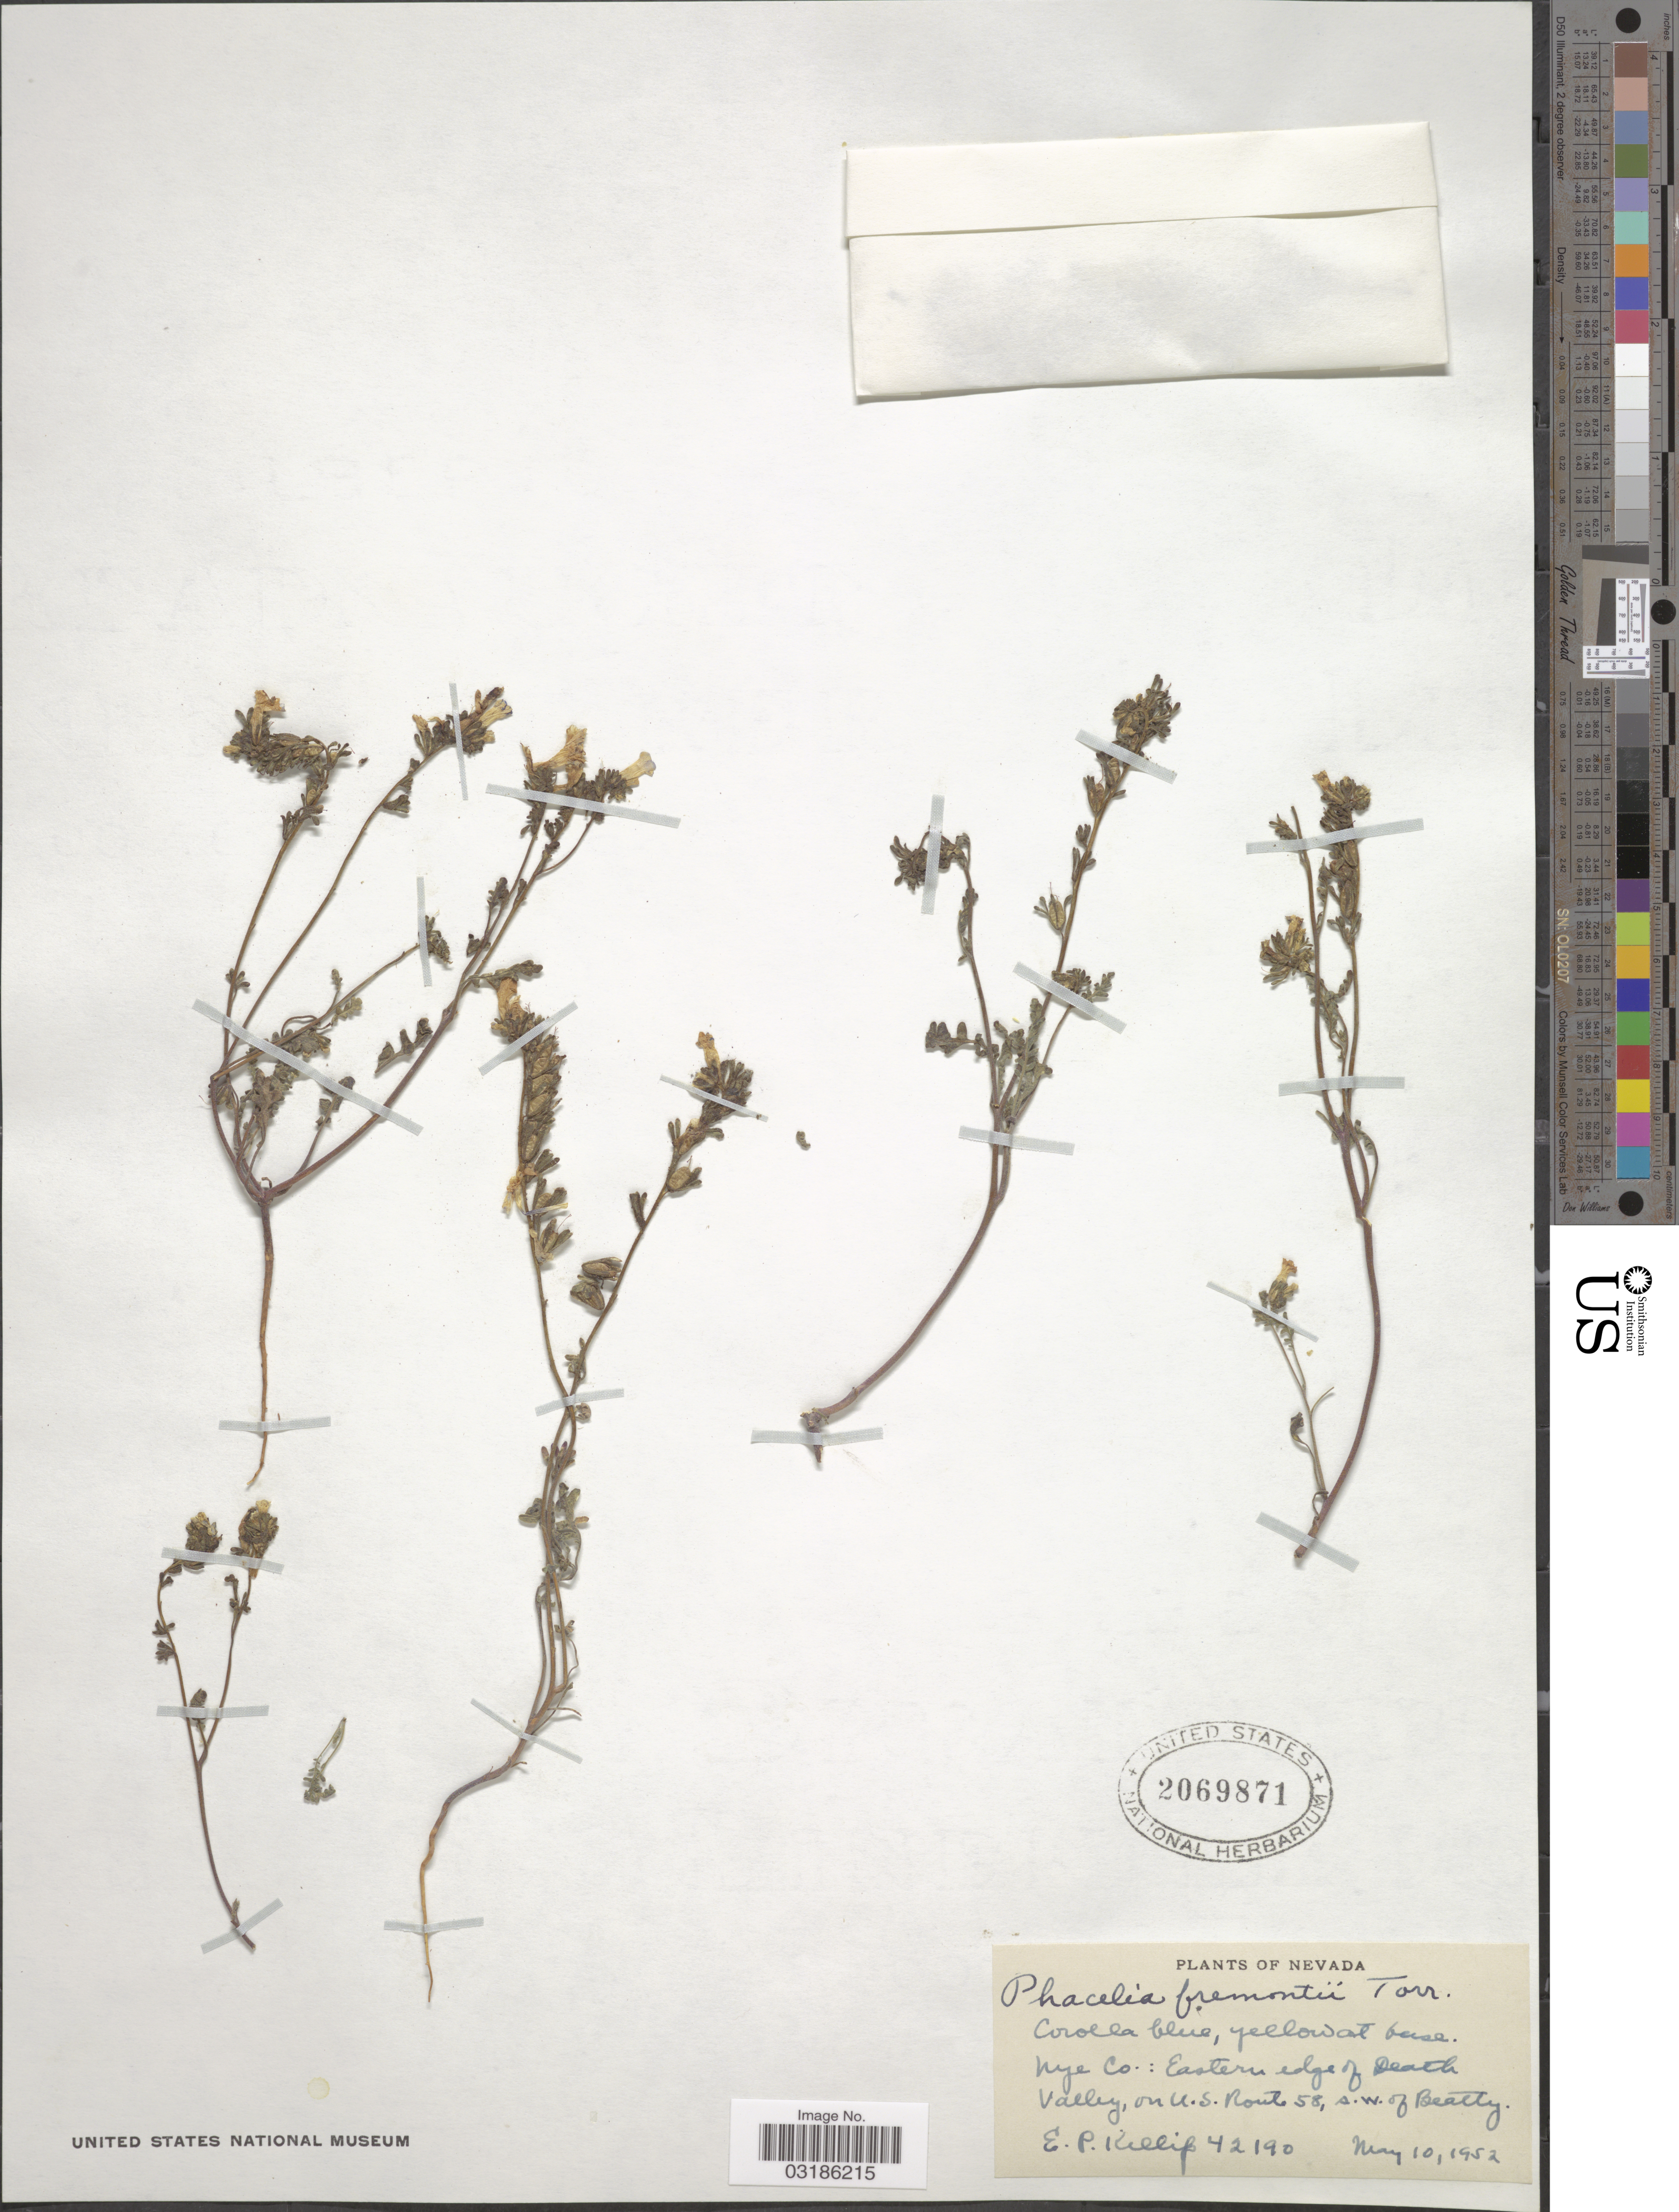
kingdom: Plantae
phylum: Tracheophyta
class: Magnoliopsida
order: Boraginales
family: Hydrophyllaceae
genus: Phacelia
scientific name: Phacelia fremontii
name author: Torr.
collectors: E. P. Killip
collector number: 42190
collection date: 1952-05-10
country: United States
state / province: Nevada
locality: Nye Co.: Eastern edge of Death Valley, on U.S. Rout 58, s.w. of Beatty.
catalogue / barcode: US 2069871